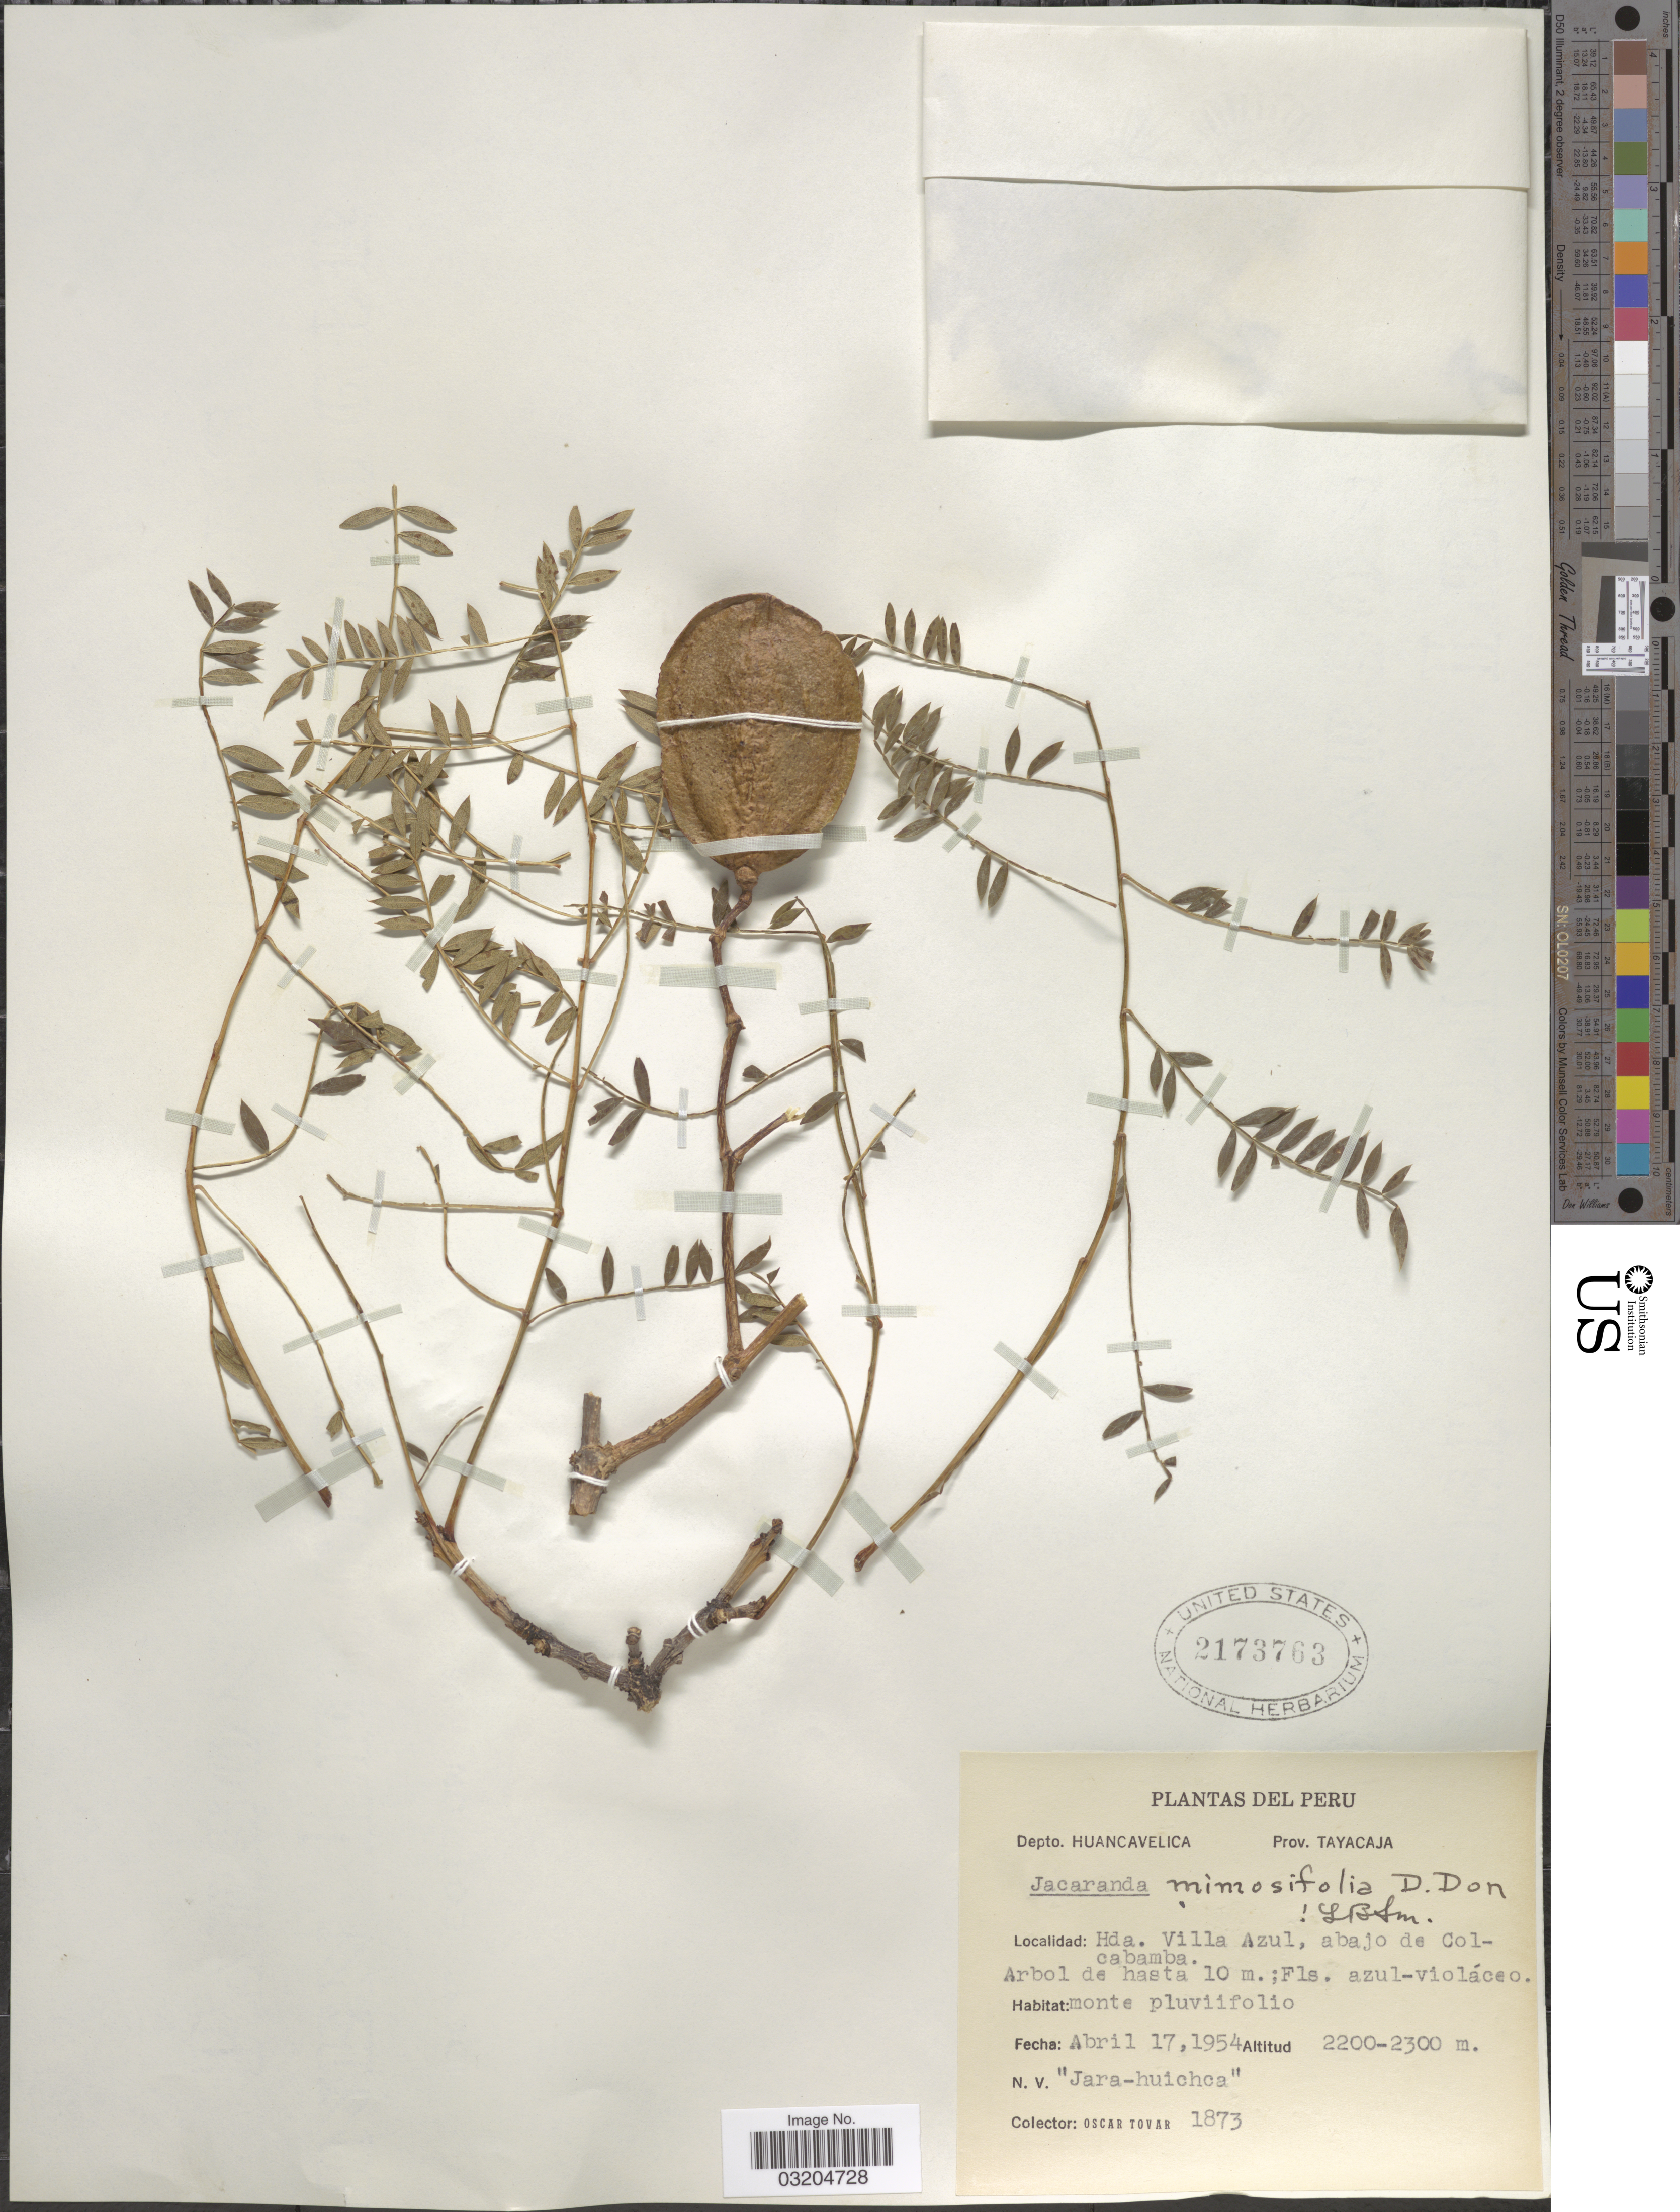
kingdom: Plantae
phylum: Tracheophyta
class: Magnoliopsida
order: Lamiales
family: Bignoniaceae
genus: Jacaranda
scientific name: Jacaranda mimosifolia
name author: D. Don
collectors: Ó. Tovar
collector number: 1873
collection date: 1954-04-17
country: Peru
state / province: Huancavelica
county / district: Tayacaja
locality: Depto. Huancavelica, Prov. Tayacaja. Hda. Villa Azul, abajo de Colcabamba.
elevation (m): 2200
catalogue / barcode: US 2173763